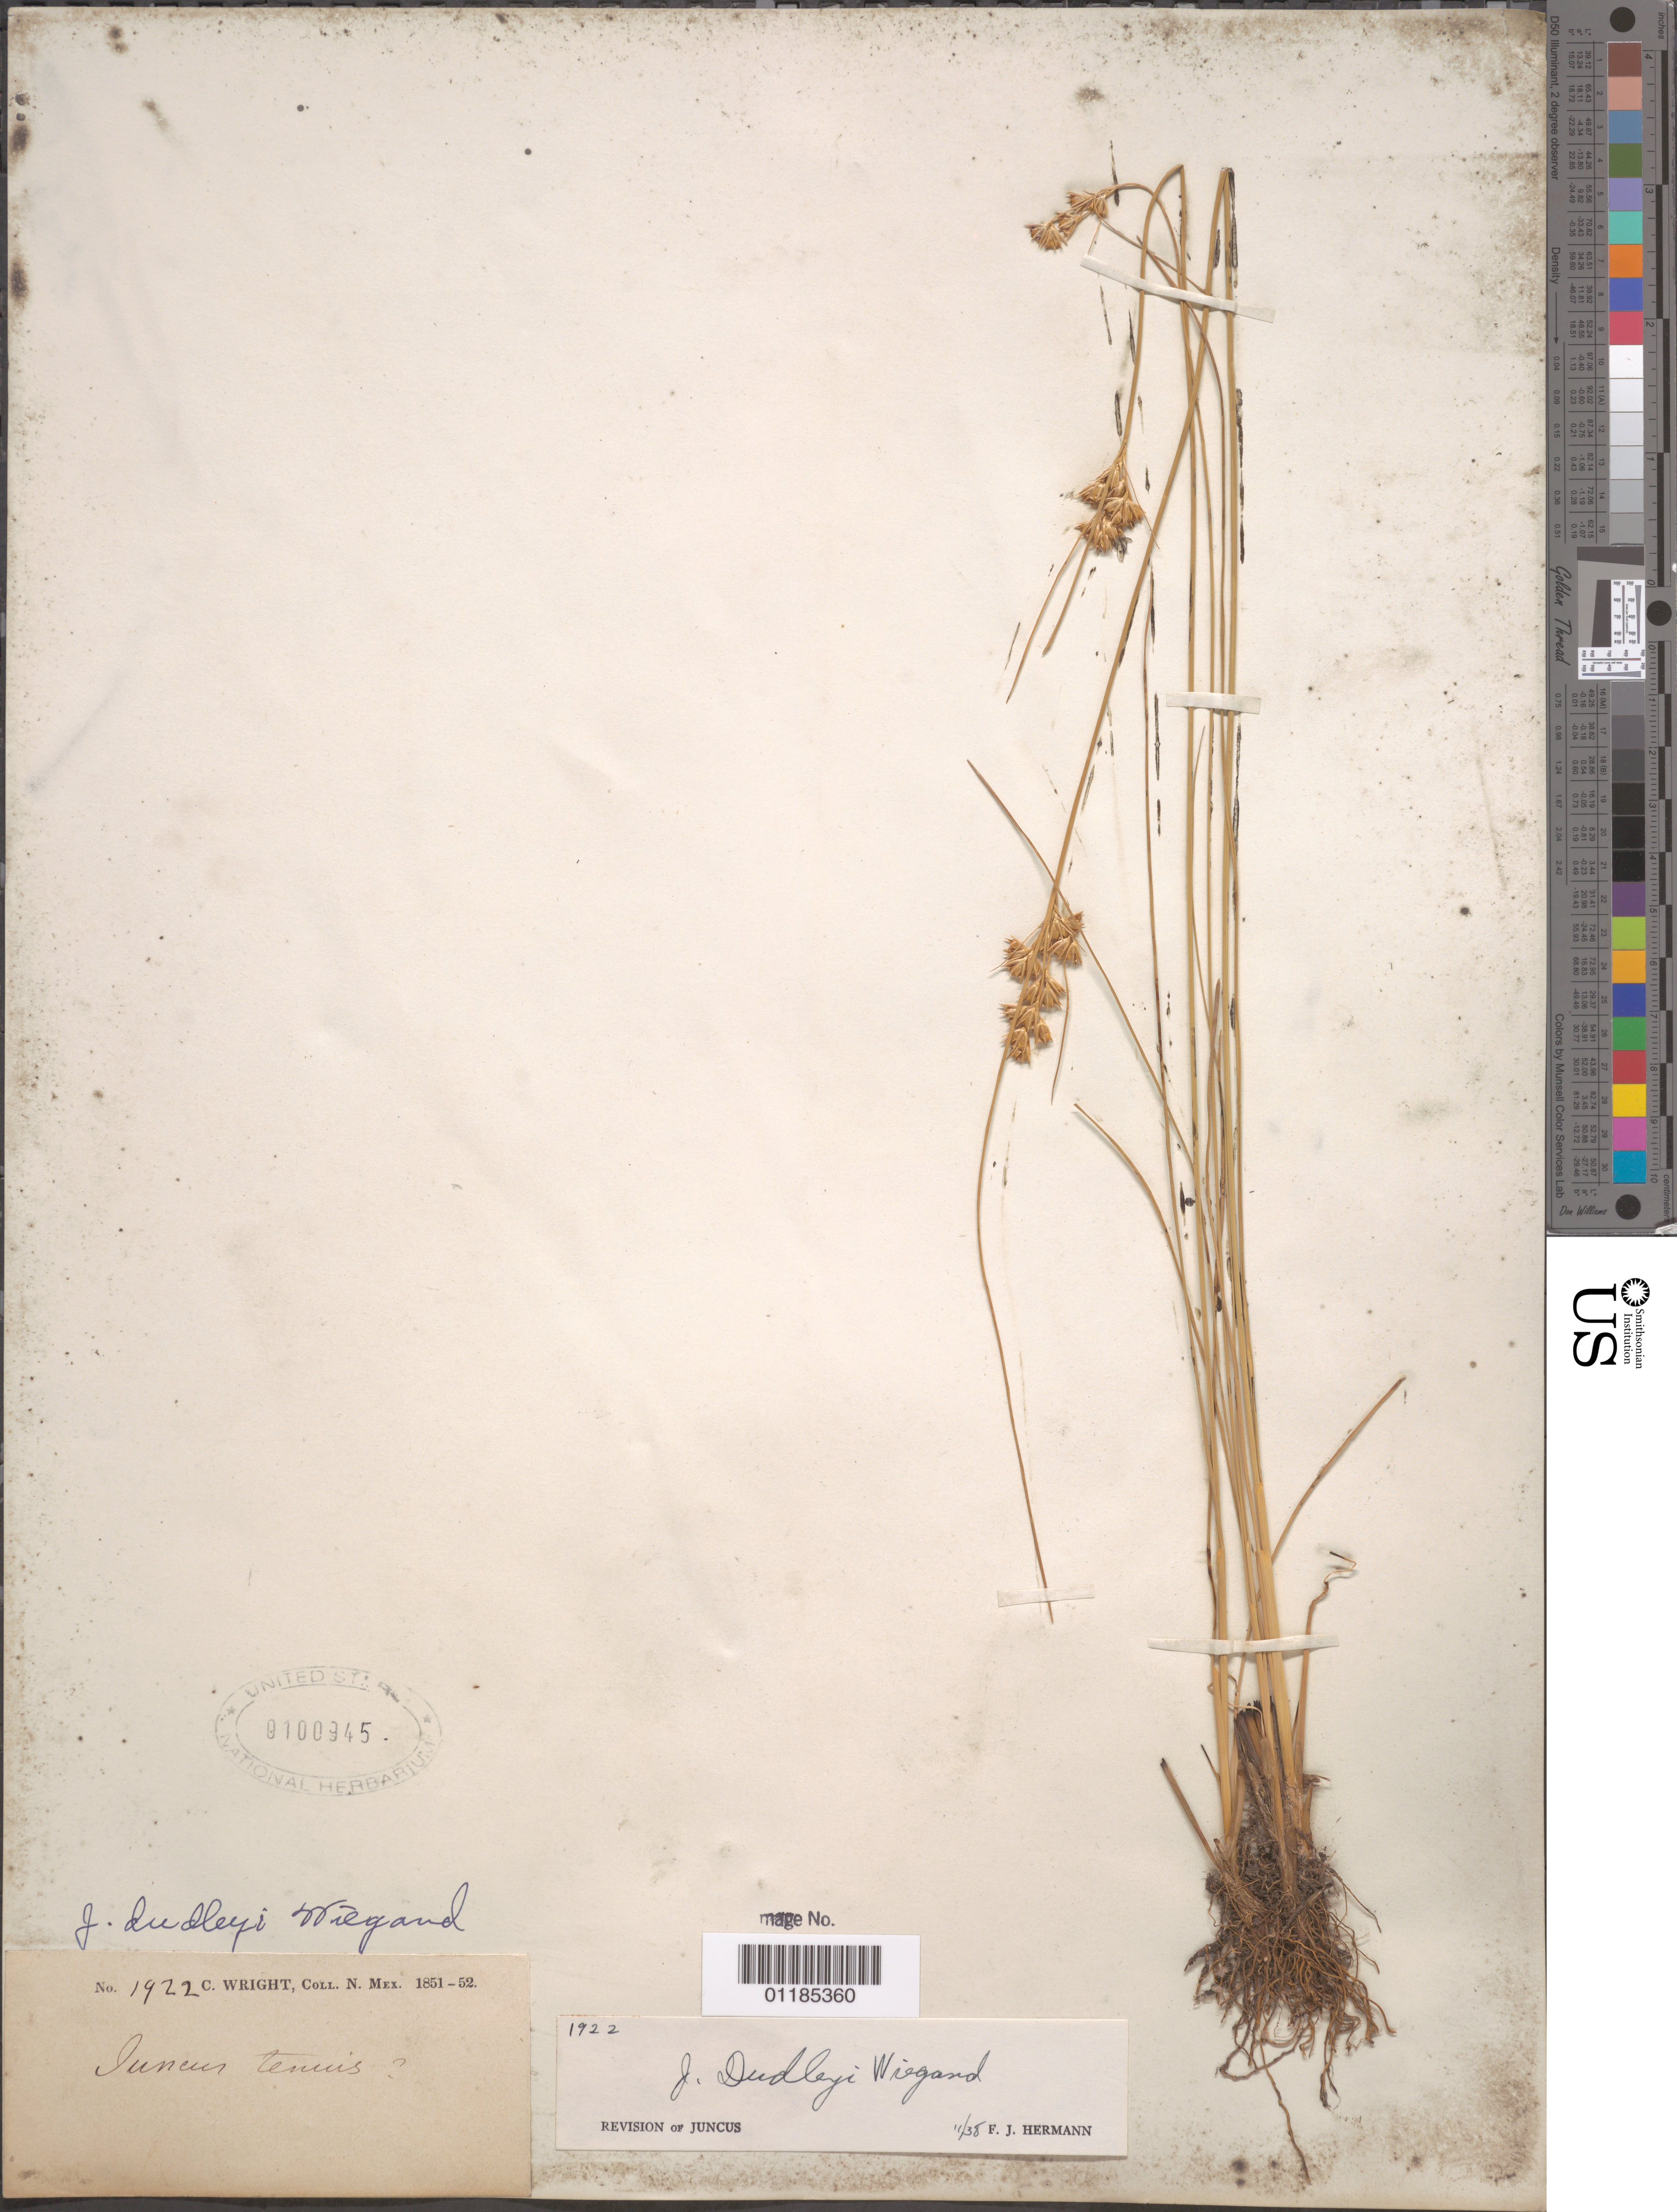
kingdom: Plantae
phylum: Tracheophyta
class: Liliopsida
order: Poales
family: Juncaceae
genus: Juncus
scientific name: Juncus dudleyi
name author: Wiegand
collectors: C. Wright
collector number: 1922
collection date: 1851/1852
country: United States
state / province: New Mexico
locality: "N. Mex." [=northern Mexico or New Mexico? either way possibly referring to present-day Arizona or Texas]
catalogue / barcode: US 100945